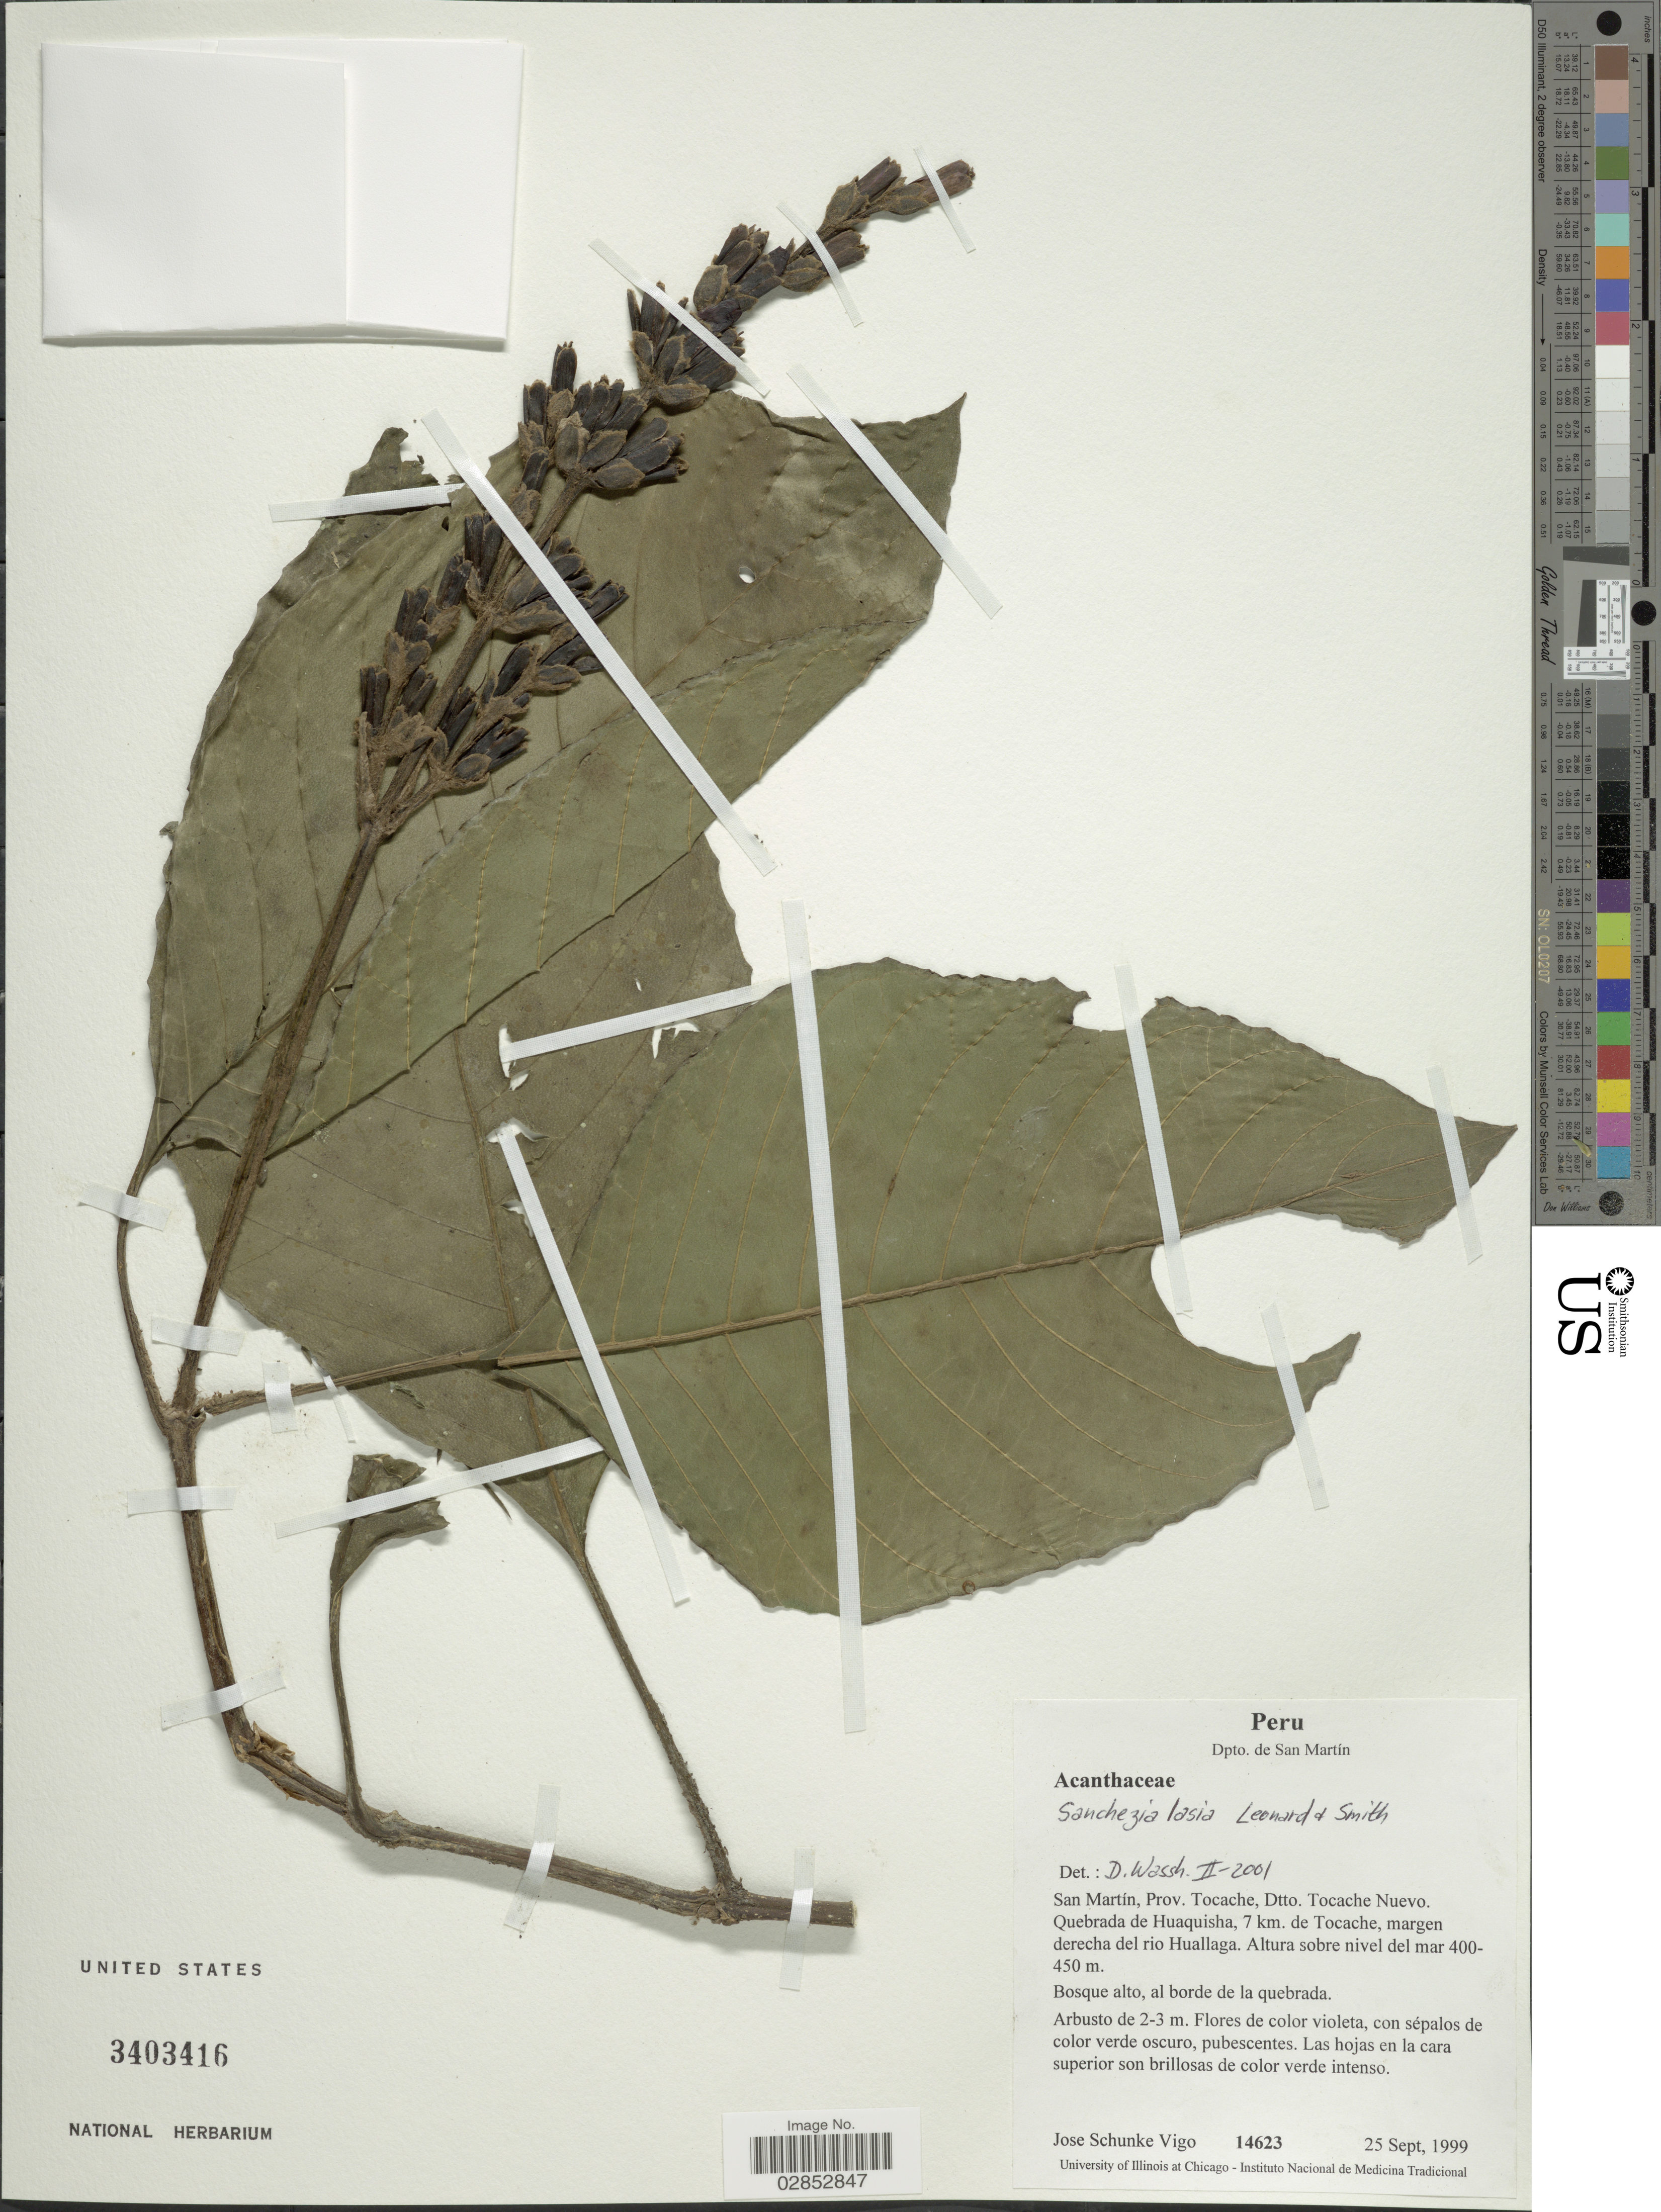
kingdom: Plantae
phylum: Tracheophyta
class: Magnoliopsida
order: Lamiales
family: Acanthaceae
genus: Sanchezia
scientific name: Sanchezia lasia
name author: Leonard & L.B. Sm.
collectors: J. Schunke Vigo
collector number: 14623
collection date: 1999-09-25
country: Peru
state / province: San Martín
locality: Dpto. de San Martín. Prov. Tocache, Dtto. Tocache Nuevo. Quebrada de Huaquisha, 7 km. de Tocache, margen derecha del rio Huallaga.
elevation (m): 400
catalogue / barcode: US 3403416